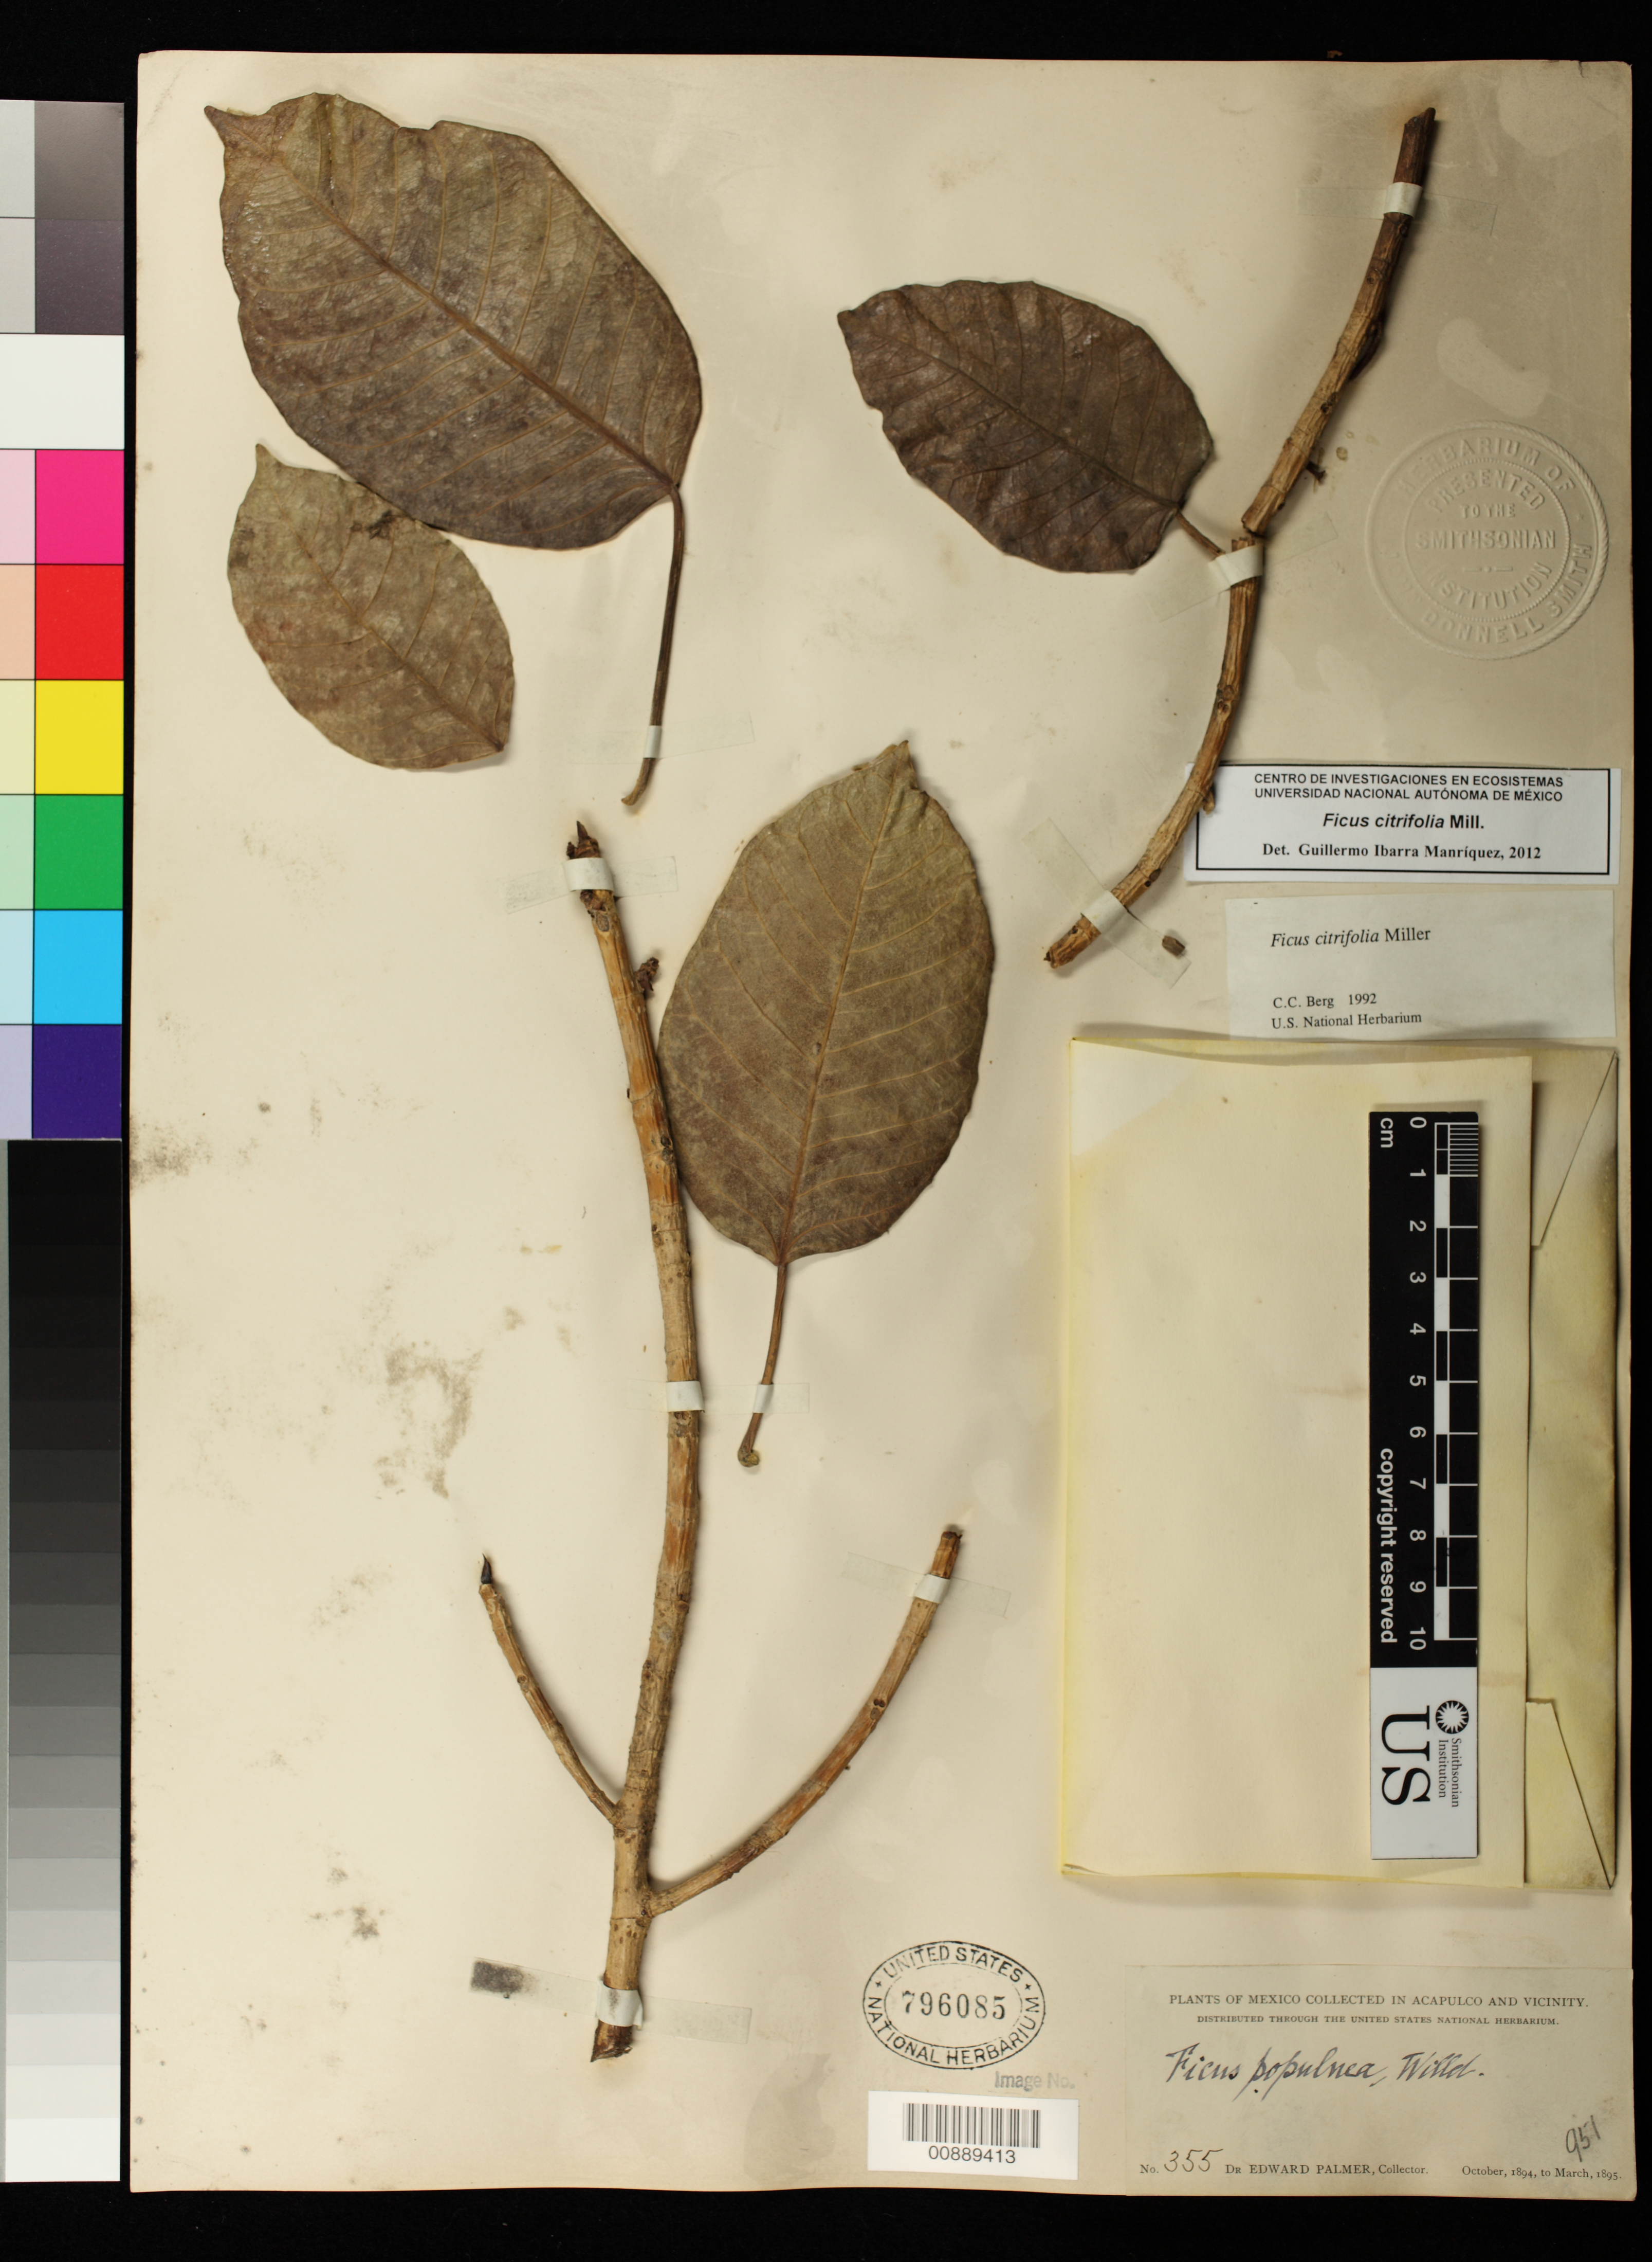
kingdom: Plantae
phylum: Tracheophyta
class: Magnoliopsida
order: Rosales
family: Moraceae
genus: Ficus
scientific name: Ficus citrifolia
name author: Mill.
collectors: E. Palmer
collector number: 355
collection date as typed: Oct 1894 to -- Mar 1895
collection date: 1894-10/1895-03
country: Mexico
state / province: Guerrero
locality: Acapulco, Guerrero and vicinity.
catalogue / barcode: US 796085